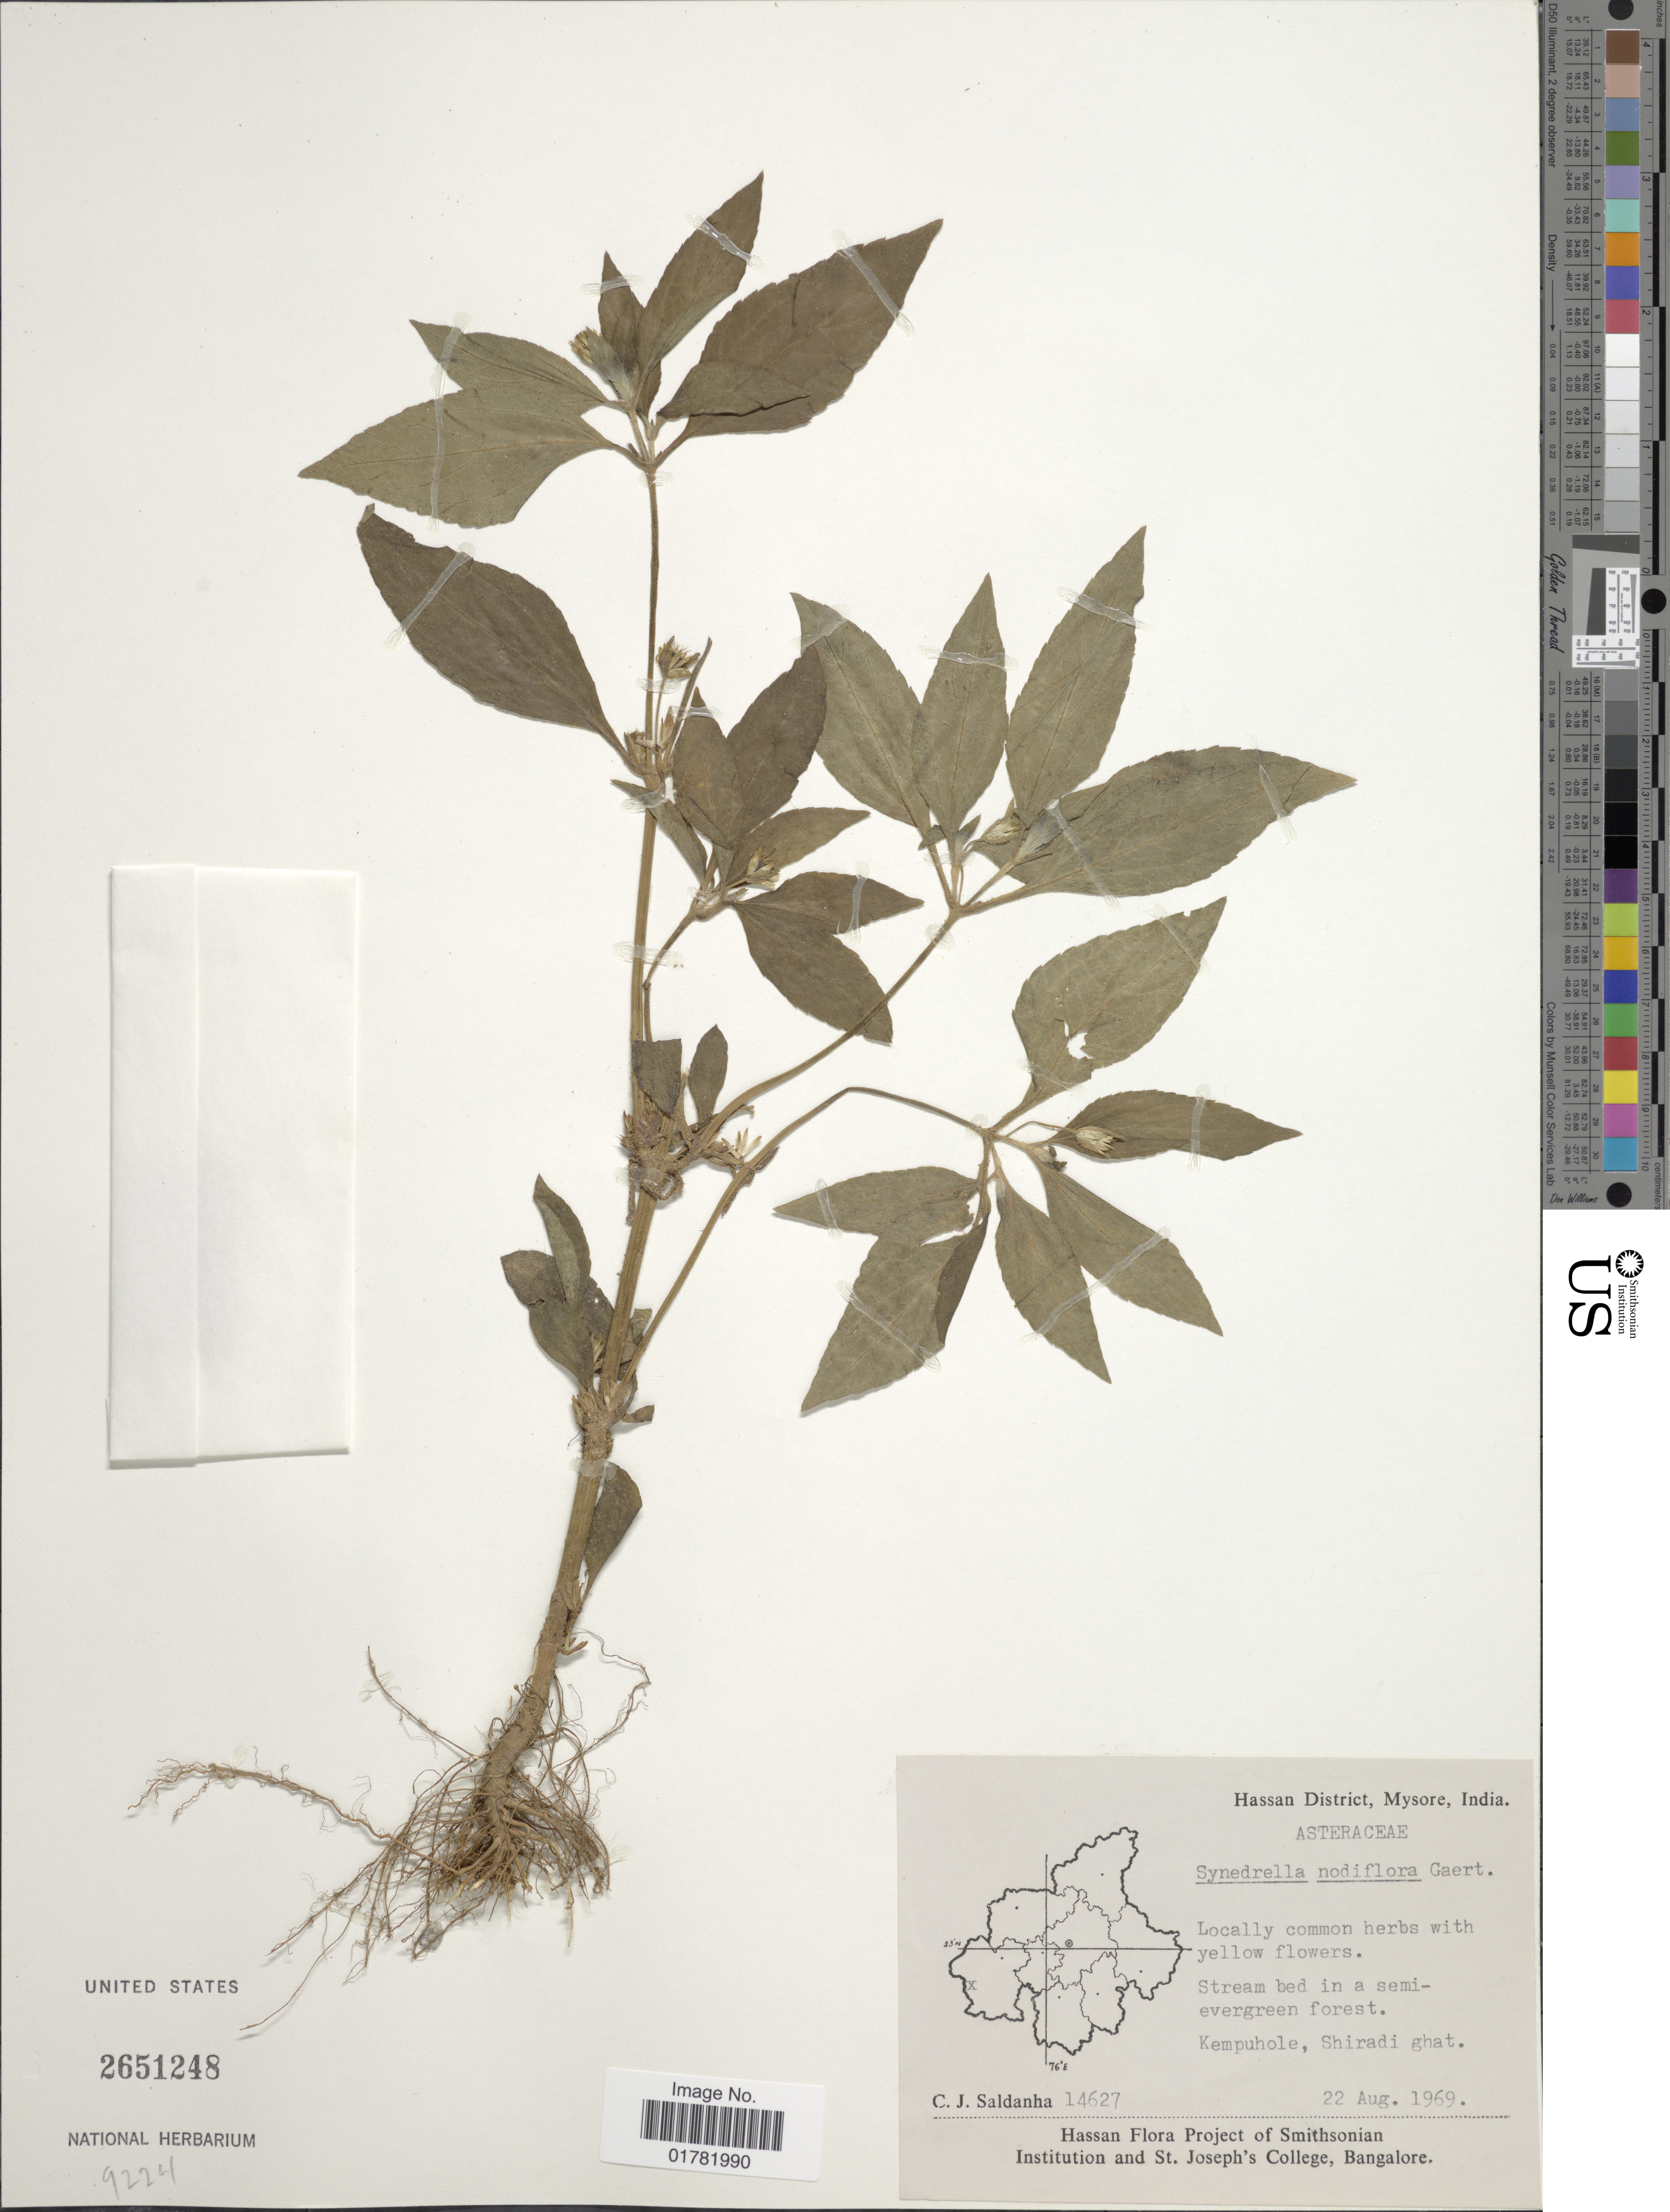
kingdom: Plantae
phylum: Tracheophyta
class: Magnoliopsida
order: Asterales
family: Asteraceae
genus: Synedrella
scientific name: Synedrella nodiflora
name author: (L.) Gaertn.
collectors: C. J. Saldanha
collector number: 14627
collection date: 1969-08-22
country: India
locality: Hassan District, Mysore, Stream bed in a semi-evergreen forest, Kempuhole, Shiradi ghat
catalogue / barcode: US 2651248